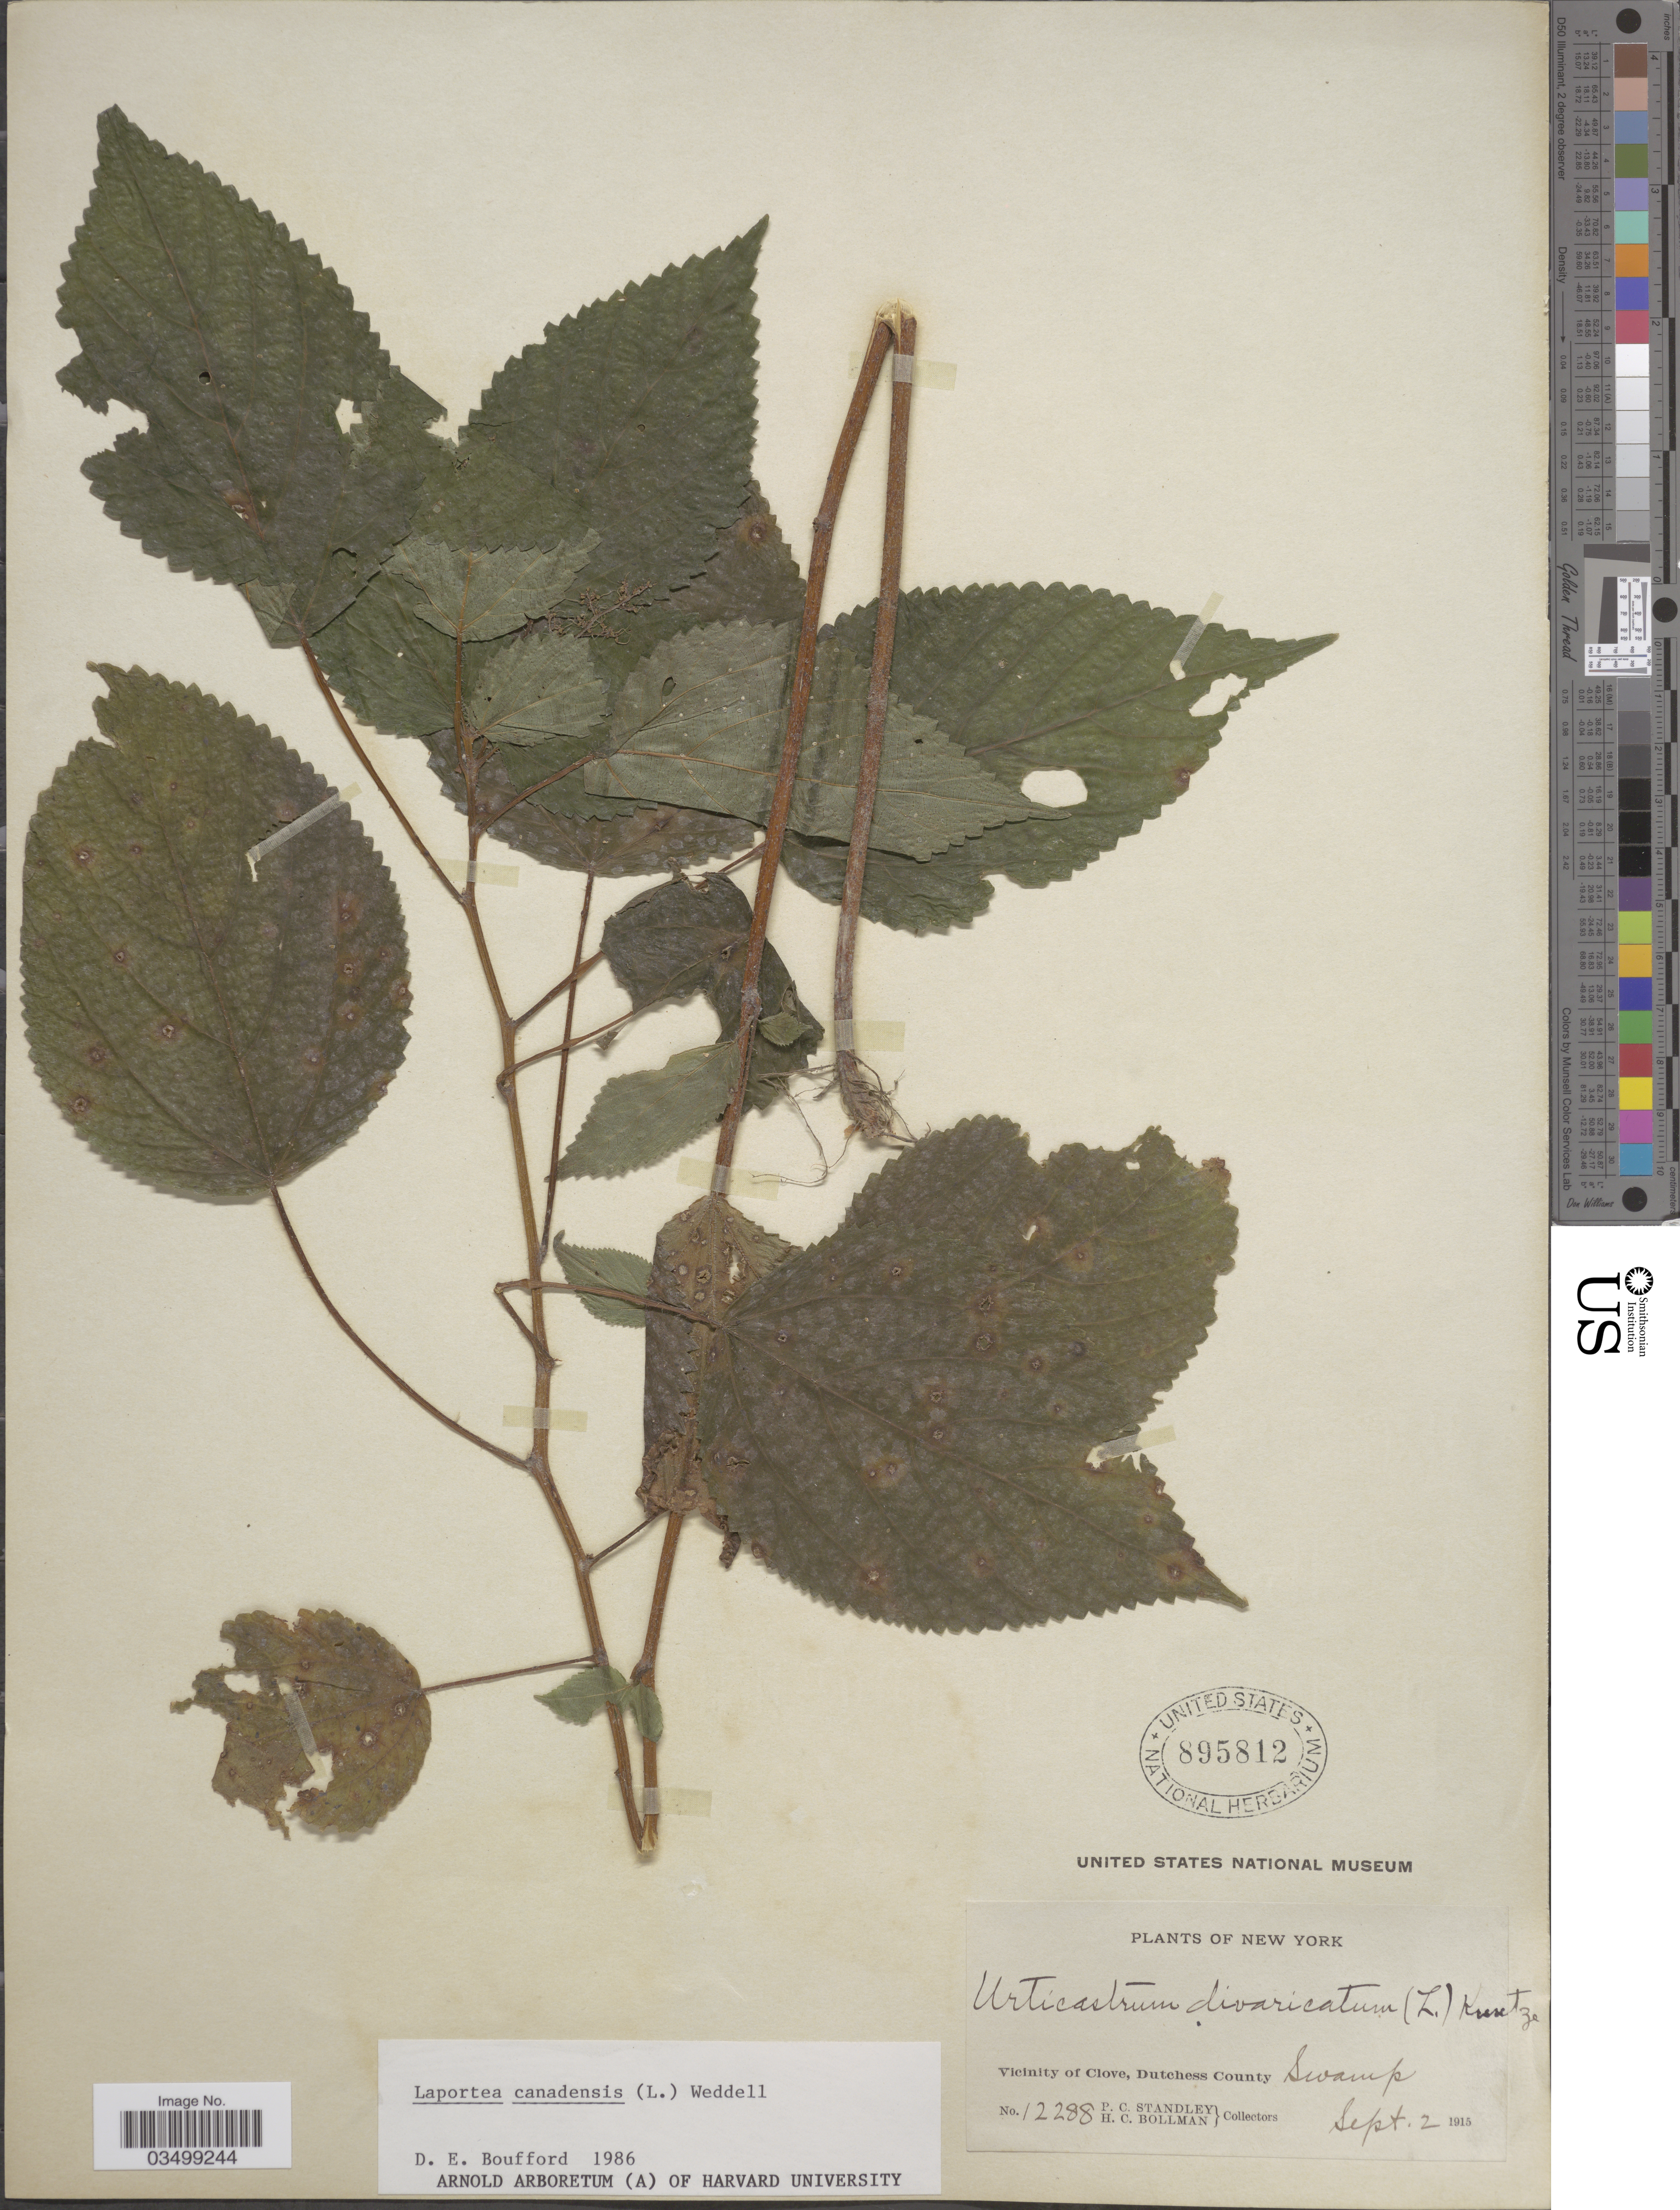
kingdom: Plantae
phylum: Tracheophyta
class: Magnoliopsida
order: Rosales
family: Urticaceae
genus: Laportea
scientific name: Laportea canadensis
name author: (L.) Wedd.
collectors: P. C. Standley & H. C. Bollman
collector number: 12288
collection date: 1915-09-02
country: United States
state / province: New York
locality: Vicinity of Clove, Dutchess County. Swamp.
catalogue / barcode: US 895812